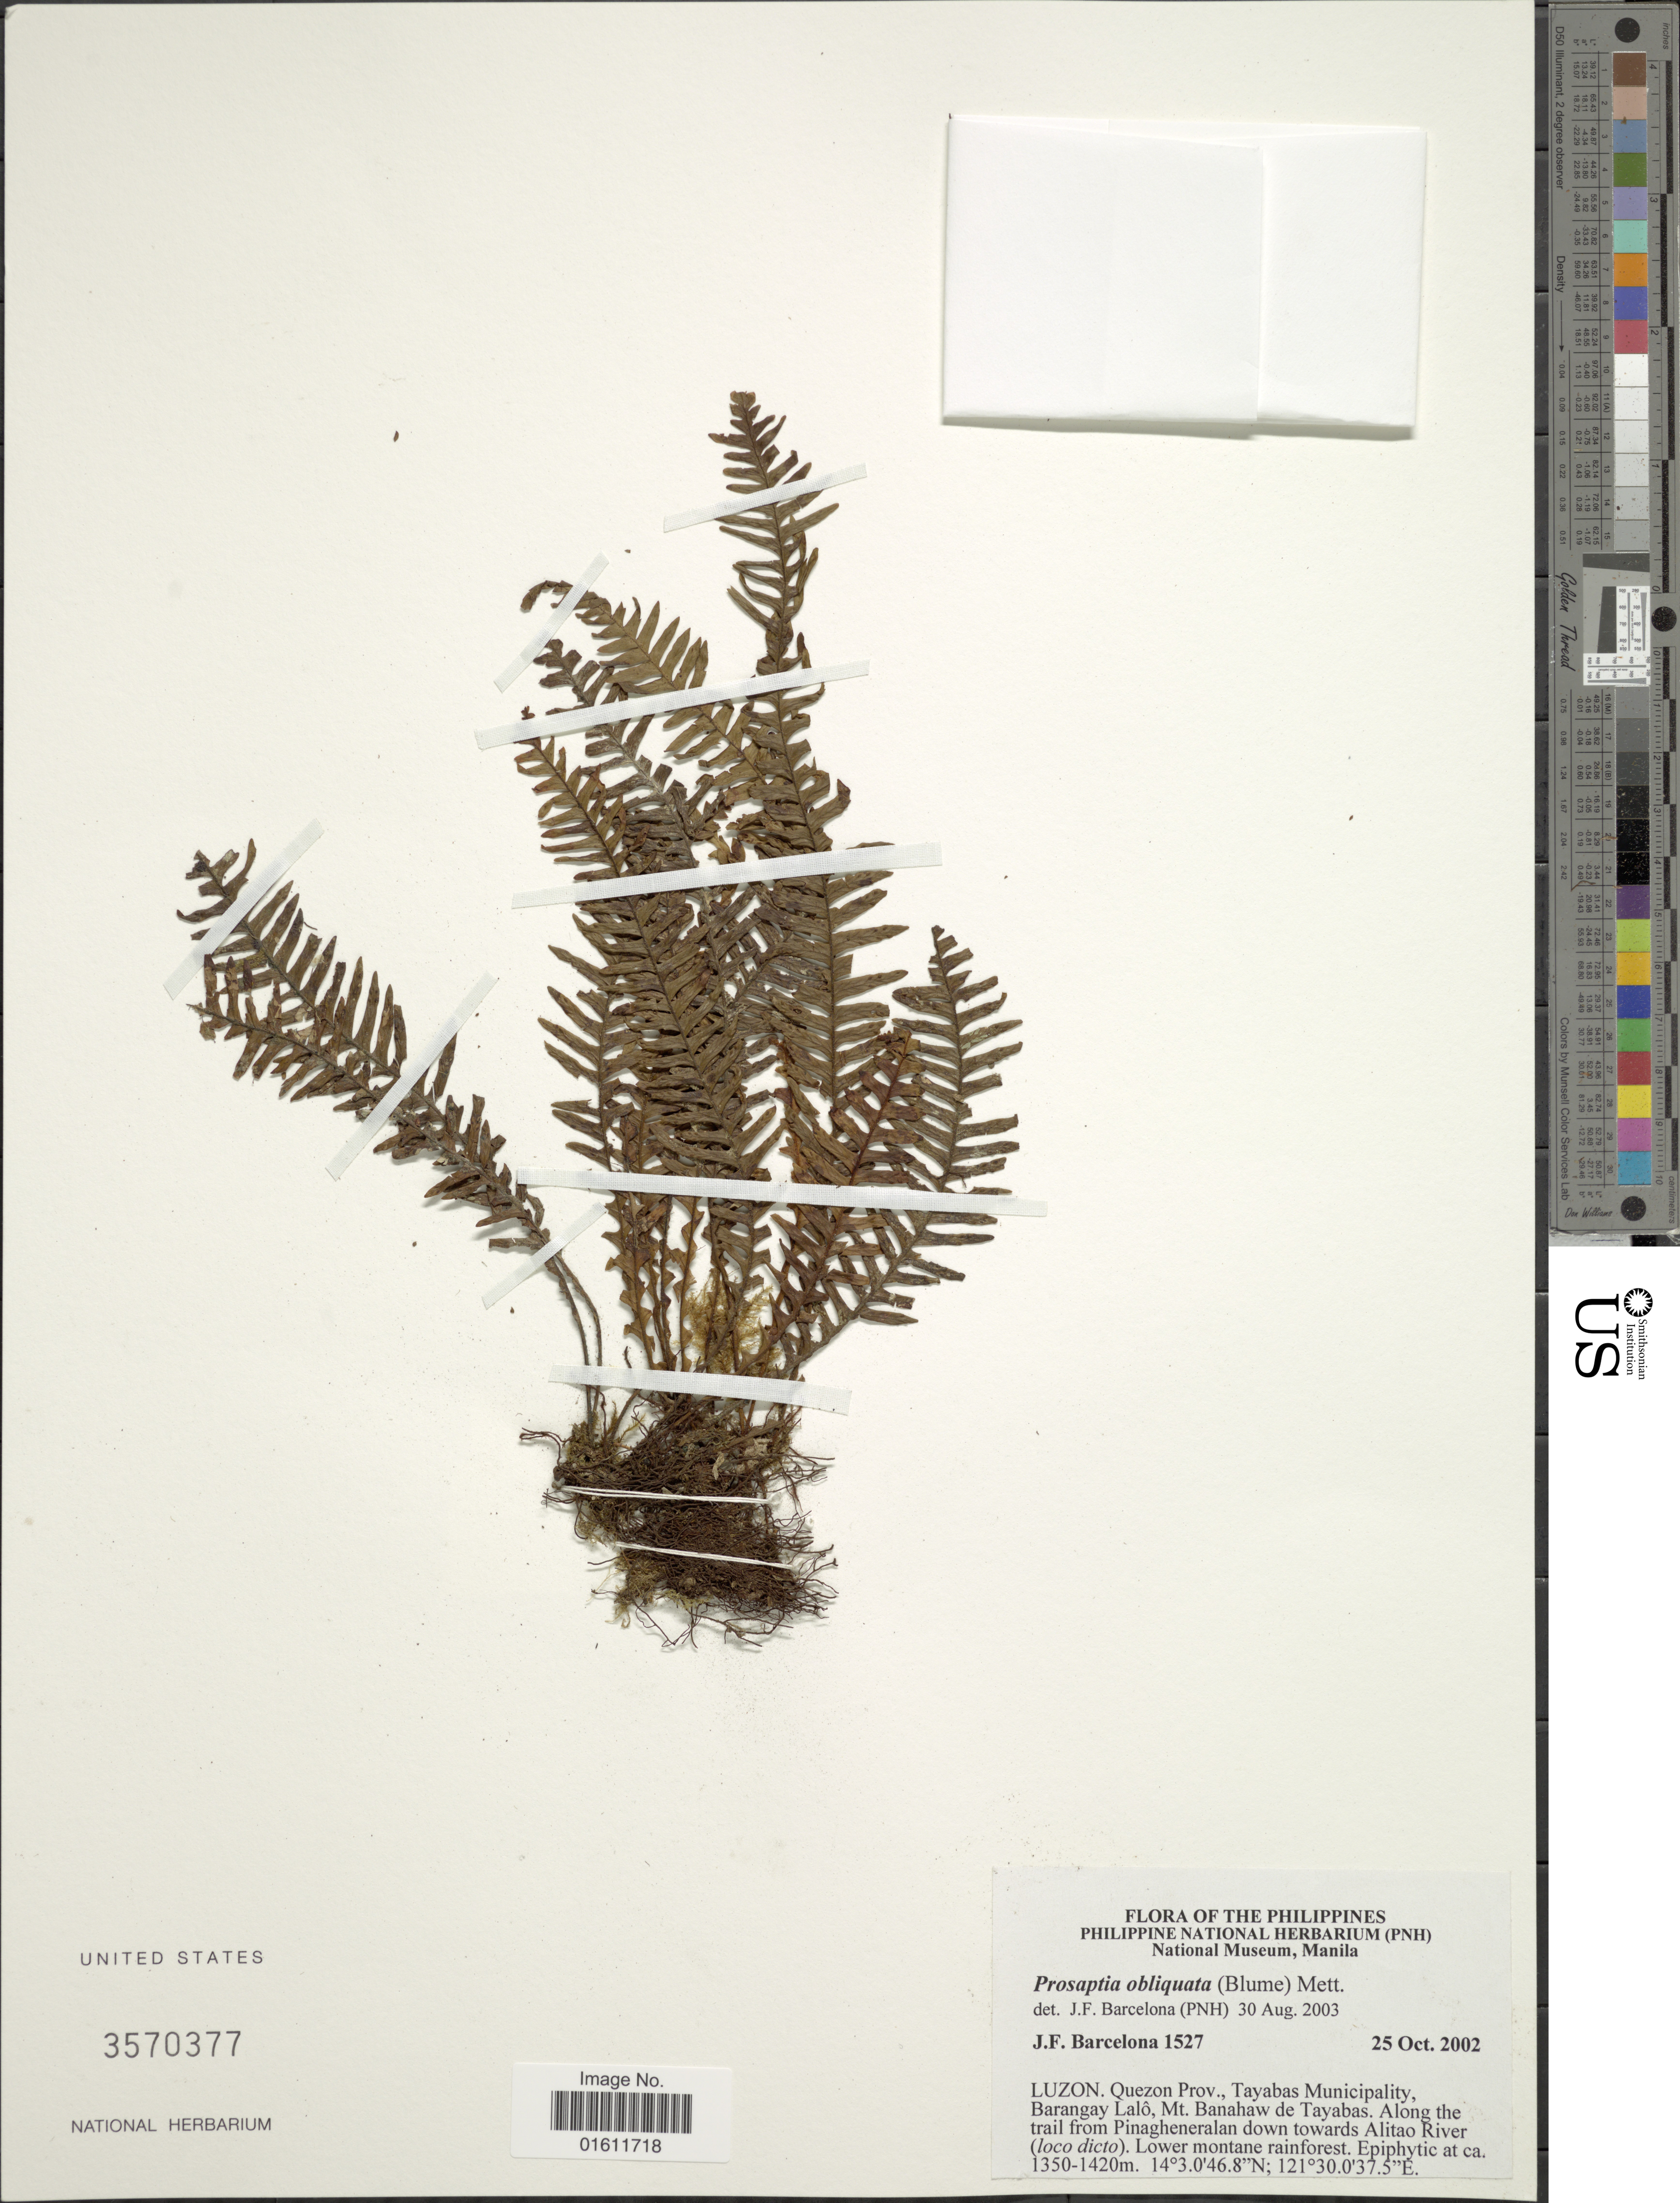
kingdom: Plantae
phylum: Tracheophyta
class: Polypodiopsida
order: Polypodiales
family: Polypodiaceae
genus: Prosaptia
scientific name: Prosaptia obliquata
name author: (Blume) Mett.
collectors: J. F. Barcelona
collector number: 1527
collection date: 2002-10-25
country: Philippines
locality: Luzon, Quezon Prov., Tayabas Municipality, Barangay Lalô, Mt. Banahaw de Tayabas, along trail from Pinagheneralan down towards Alitao River (loco dicto).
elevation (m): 1350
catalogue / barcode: US 3570377